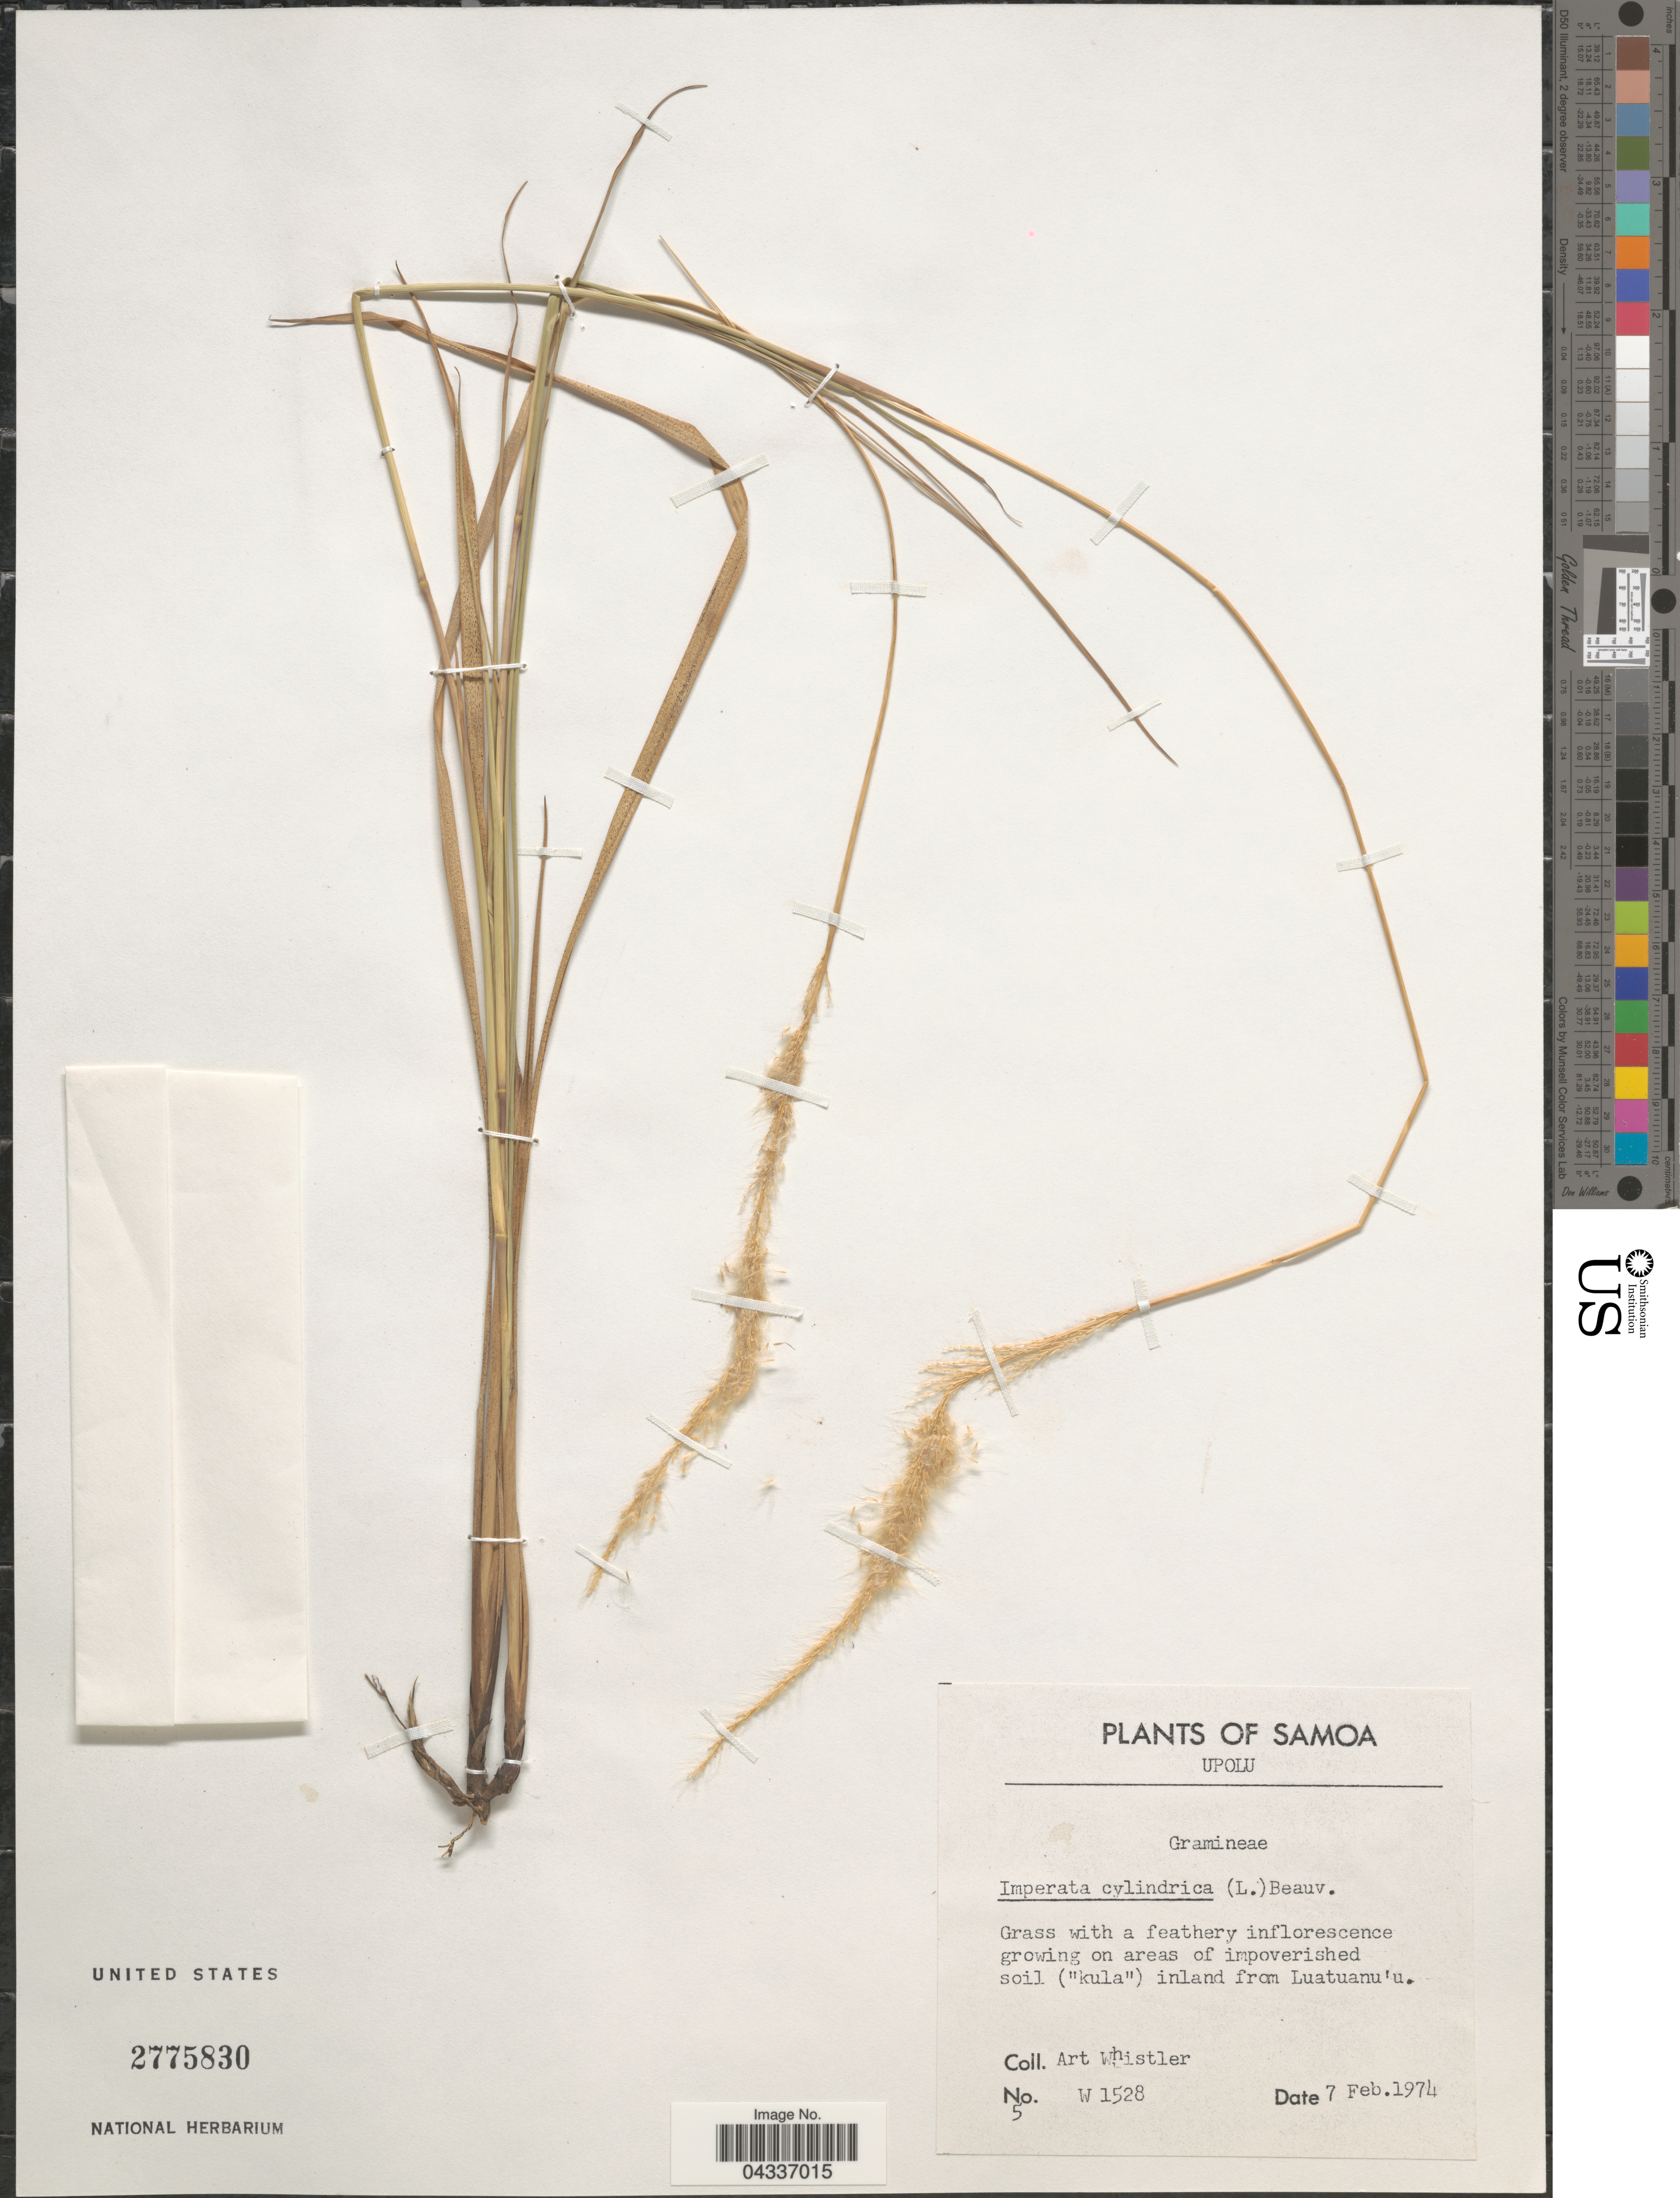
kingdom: Plantae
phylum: Tracheophyta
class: Liliopsida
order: Poales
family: Poaceae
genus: Imperata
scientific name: Imperata cylindrica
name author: (L.) P. Beauv.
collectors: A. Whistler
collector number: W1528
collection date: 1974-02-07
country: Samoa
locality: Samoa. Upolu. Inland from Luatuanu'u.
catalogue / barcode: US 2775830